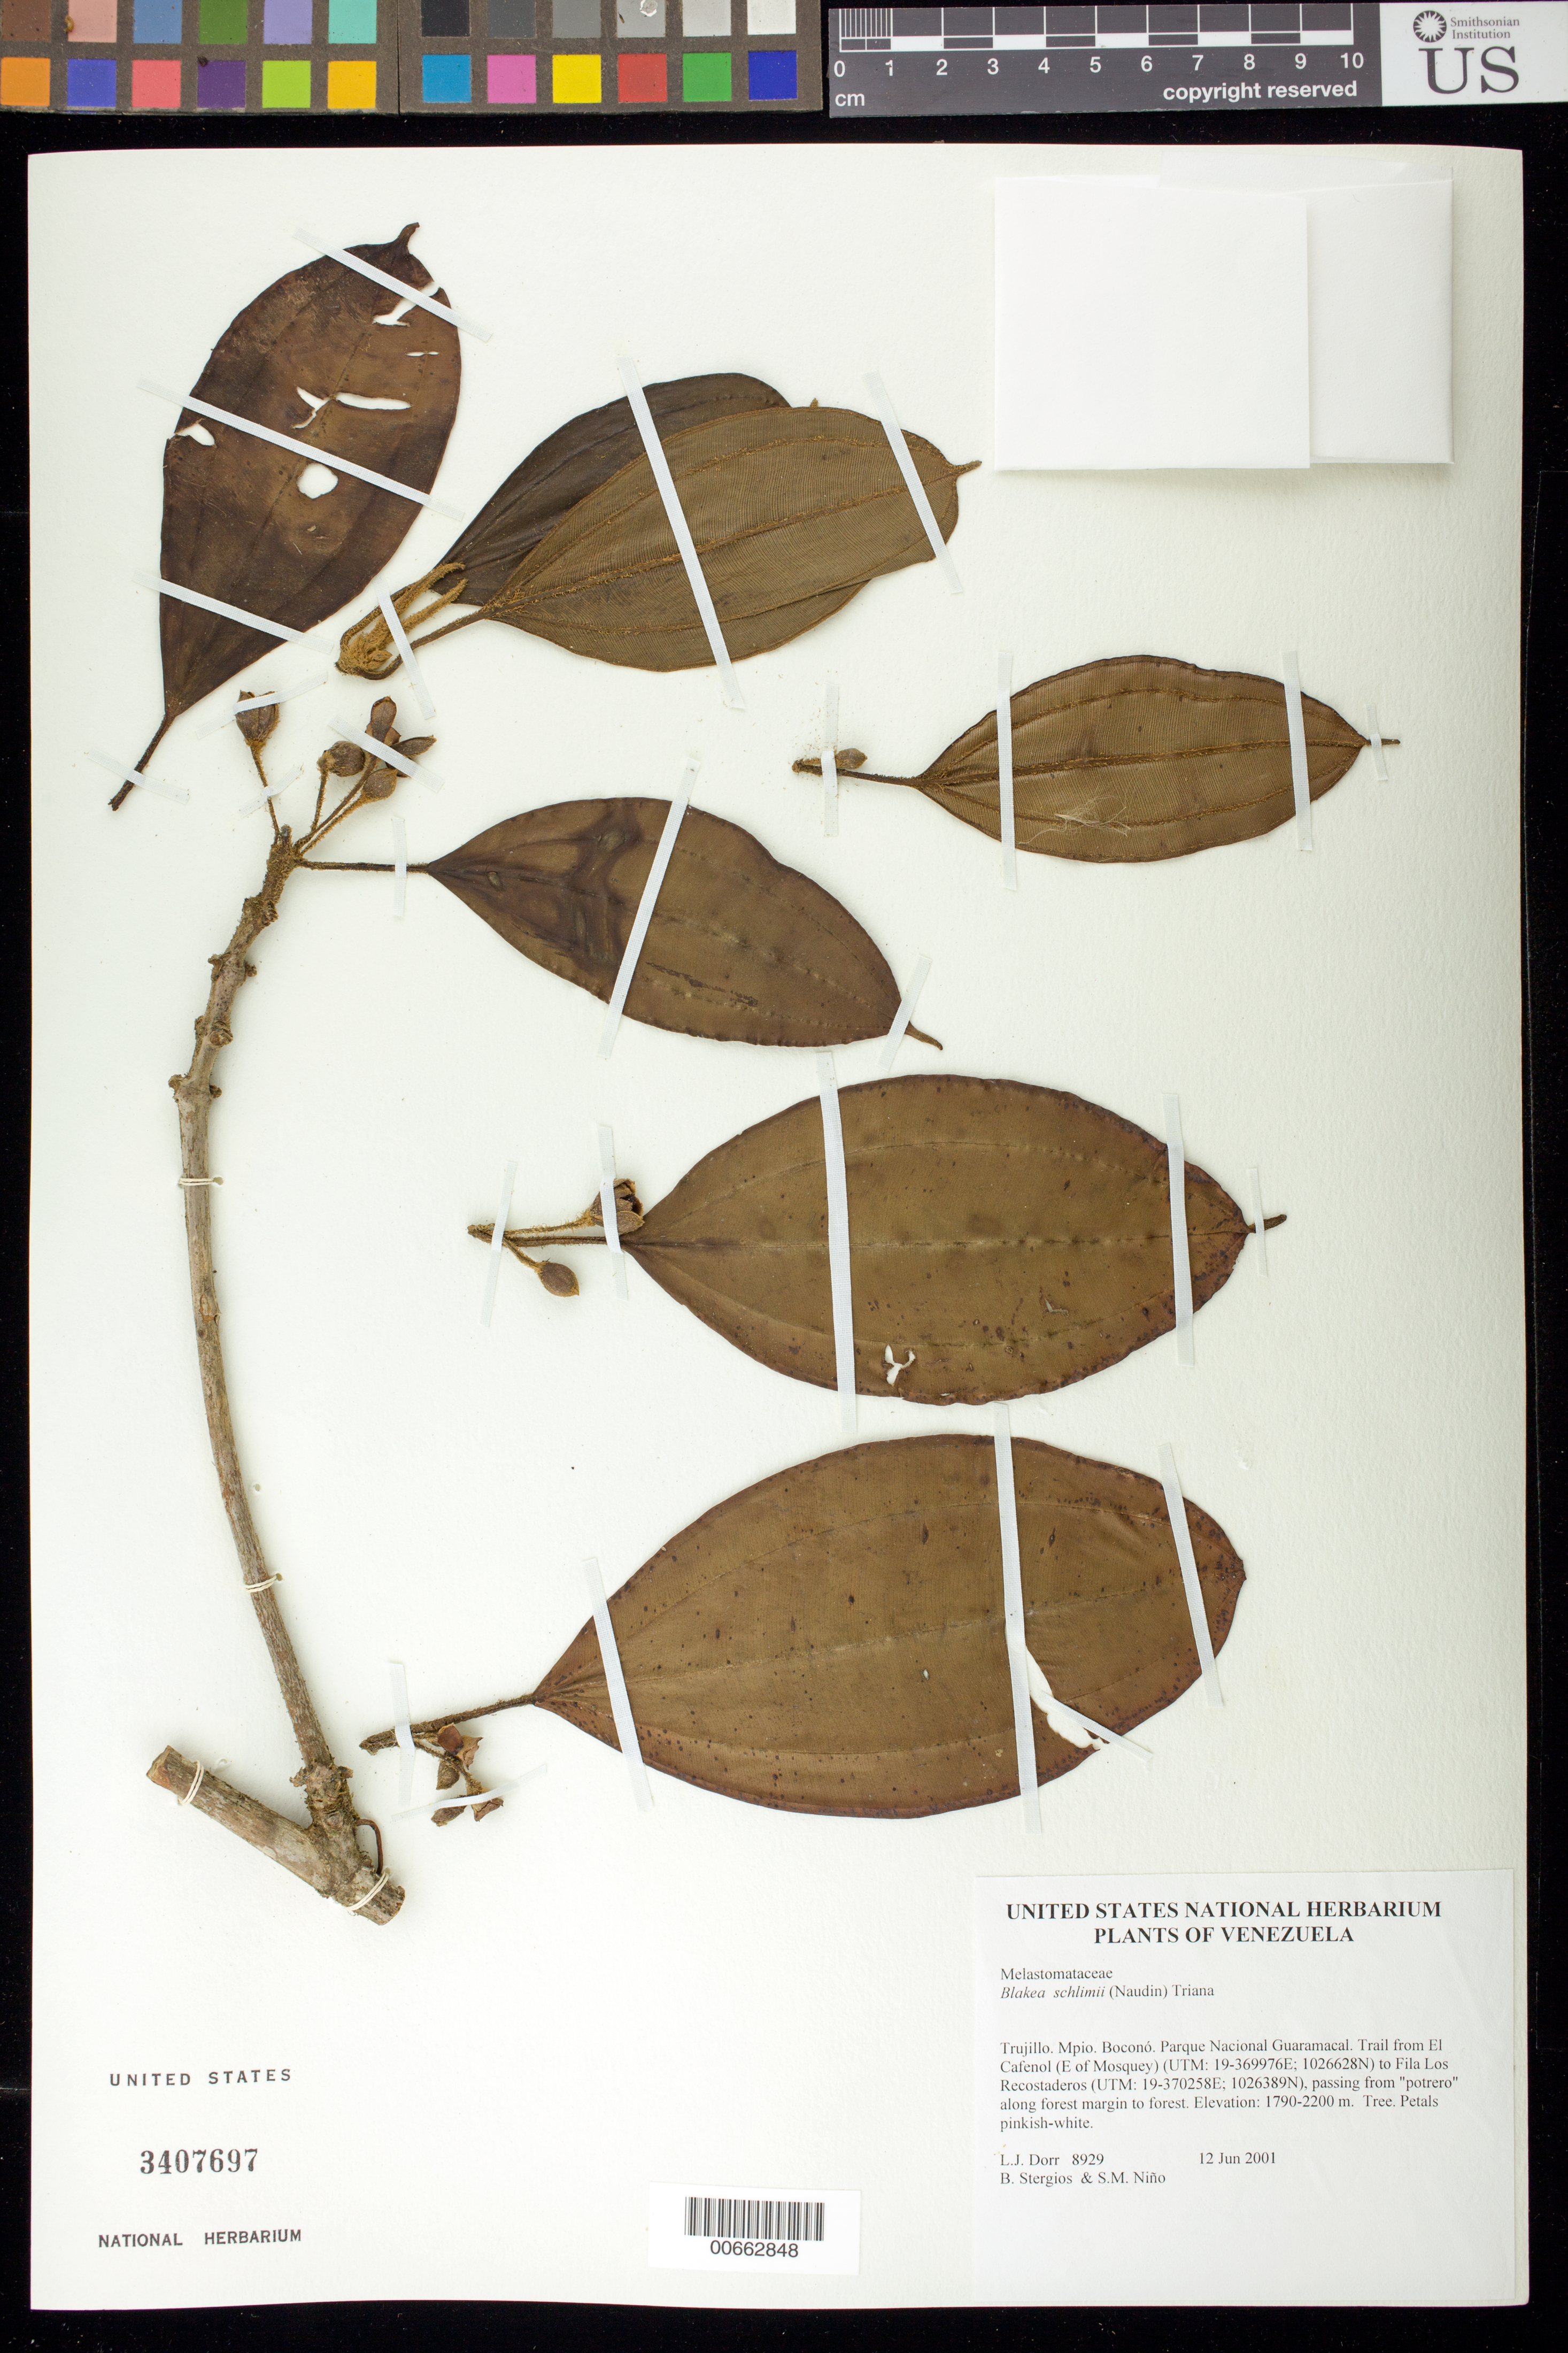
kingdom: Plantae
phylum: Tracheophyta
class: Magnoliopsida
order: Myrtales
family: Melastomataceae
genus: Blakea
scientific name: Blakea schlimii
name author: (Naudin) Triana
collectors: L. J. Dorr, B. G. Stergios & S. M. Niño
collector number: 8929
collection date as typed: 12 Jun 2001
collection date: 2001-06-12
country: Venezuela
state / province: Trujillo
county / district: Boconó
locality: Parque Nacional Guaramacal. Trail from El Cafenol (E of Mosquey) to Fila Los Recostaderos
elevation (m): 1790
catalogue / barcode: US 3407697